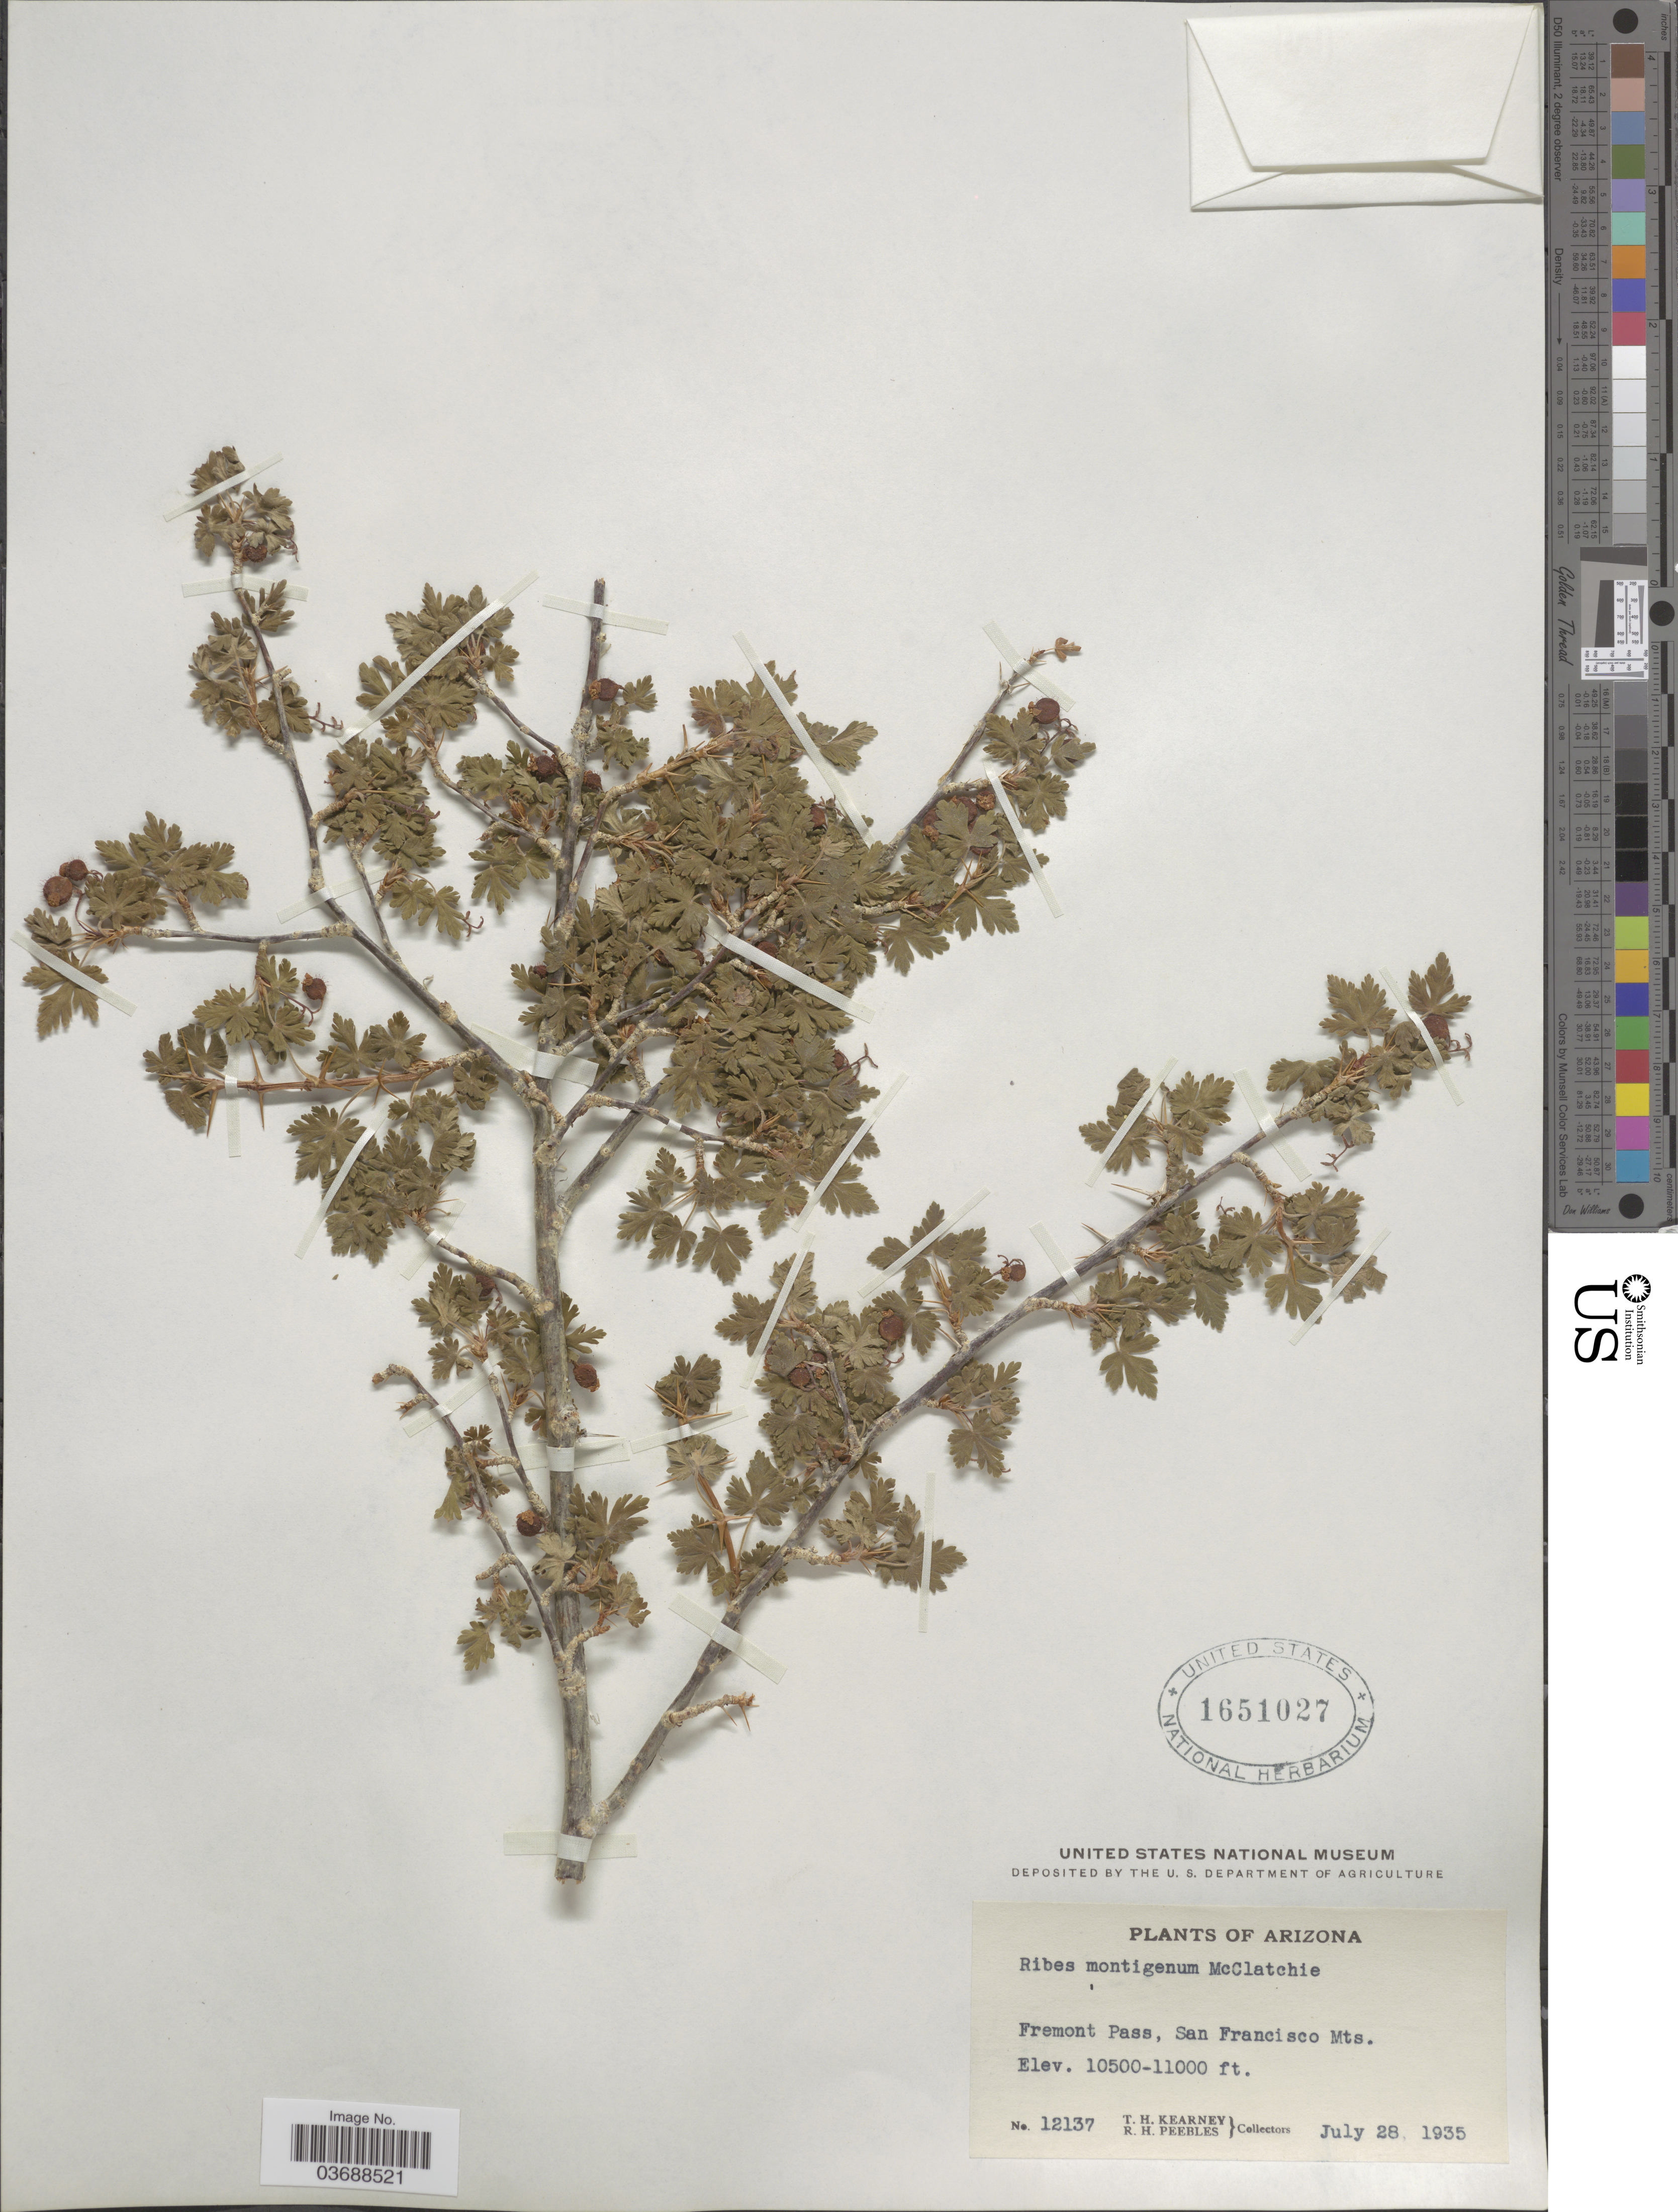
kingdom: Plantae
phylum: Tracheophyta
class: Magnoliopsida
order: Saxifragales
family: Grossulariaceae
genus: Ribes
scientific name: Ribes montigenum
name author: McClatchie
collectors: T. H. Kearney & R. H. Peebles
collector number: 12137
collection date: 1935-07-28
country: United States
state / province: Arizona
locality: Fremont Pass, San Francisco Mts.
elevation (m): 3200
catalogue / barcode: US 1651027